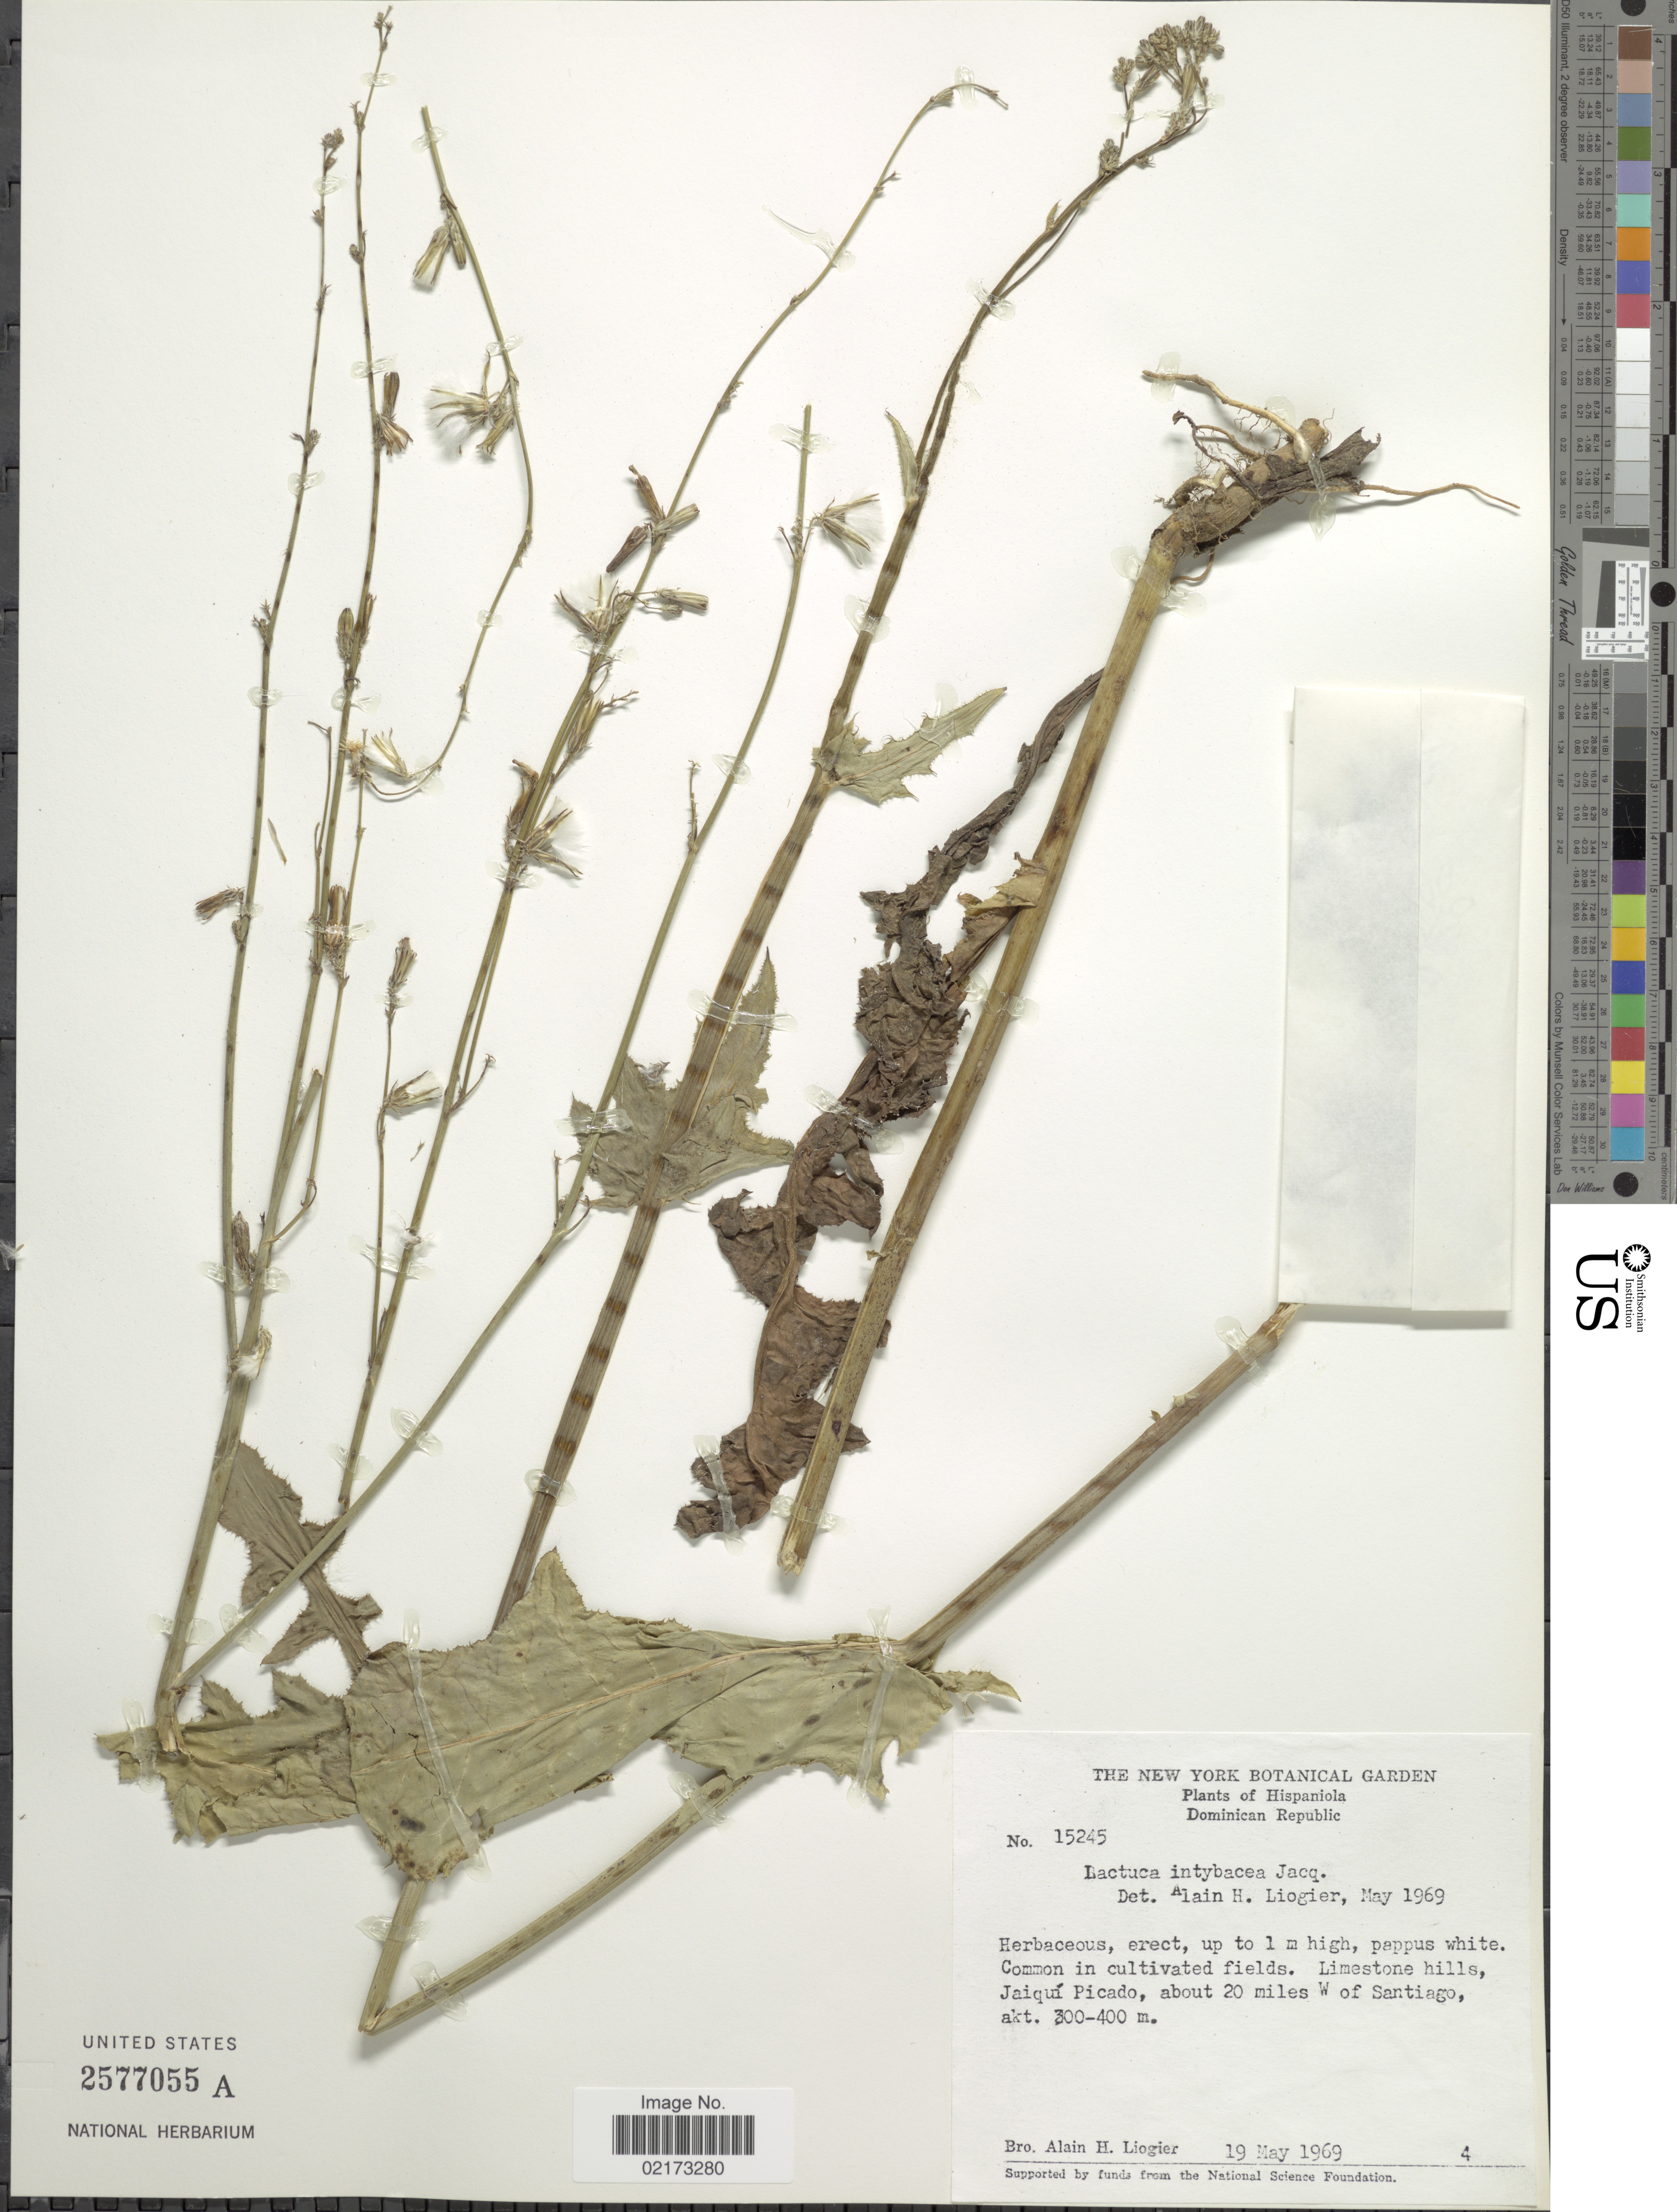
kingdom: Plantae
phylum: Tracheophyta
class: Magnoliopsida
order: Asterales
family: Asteraceae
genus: Launaea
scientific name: Launaea intybacea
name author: (Jacq.) Beauverd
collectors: A. H. Liogier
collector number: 15245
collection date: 1969-05-19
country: Dominican Republic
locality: Hispaniola, Jaiqui Picado, about 20 miles W of Santiago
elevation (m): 300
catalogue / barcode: US 2577055A